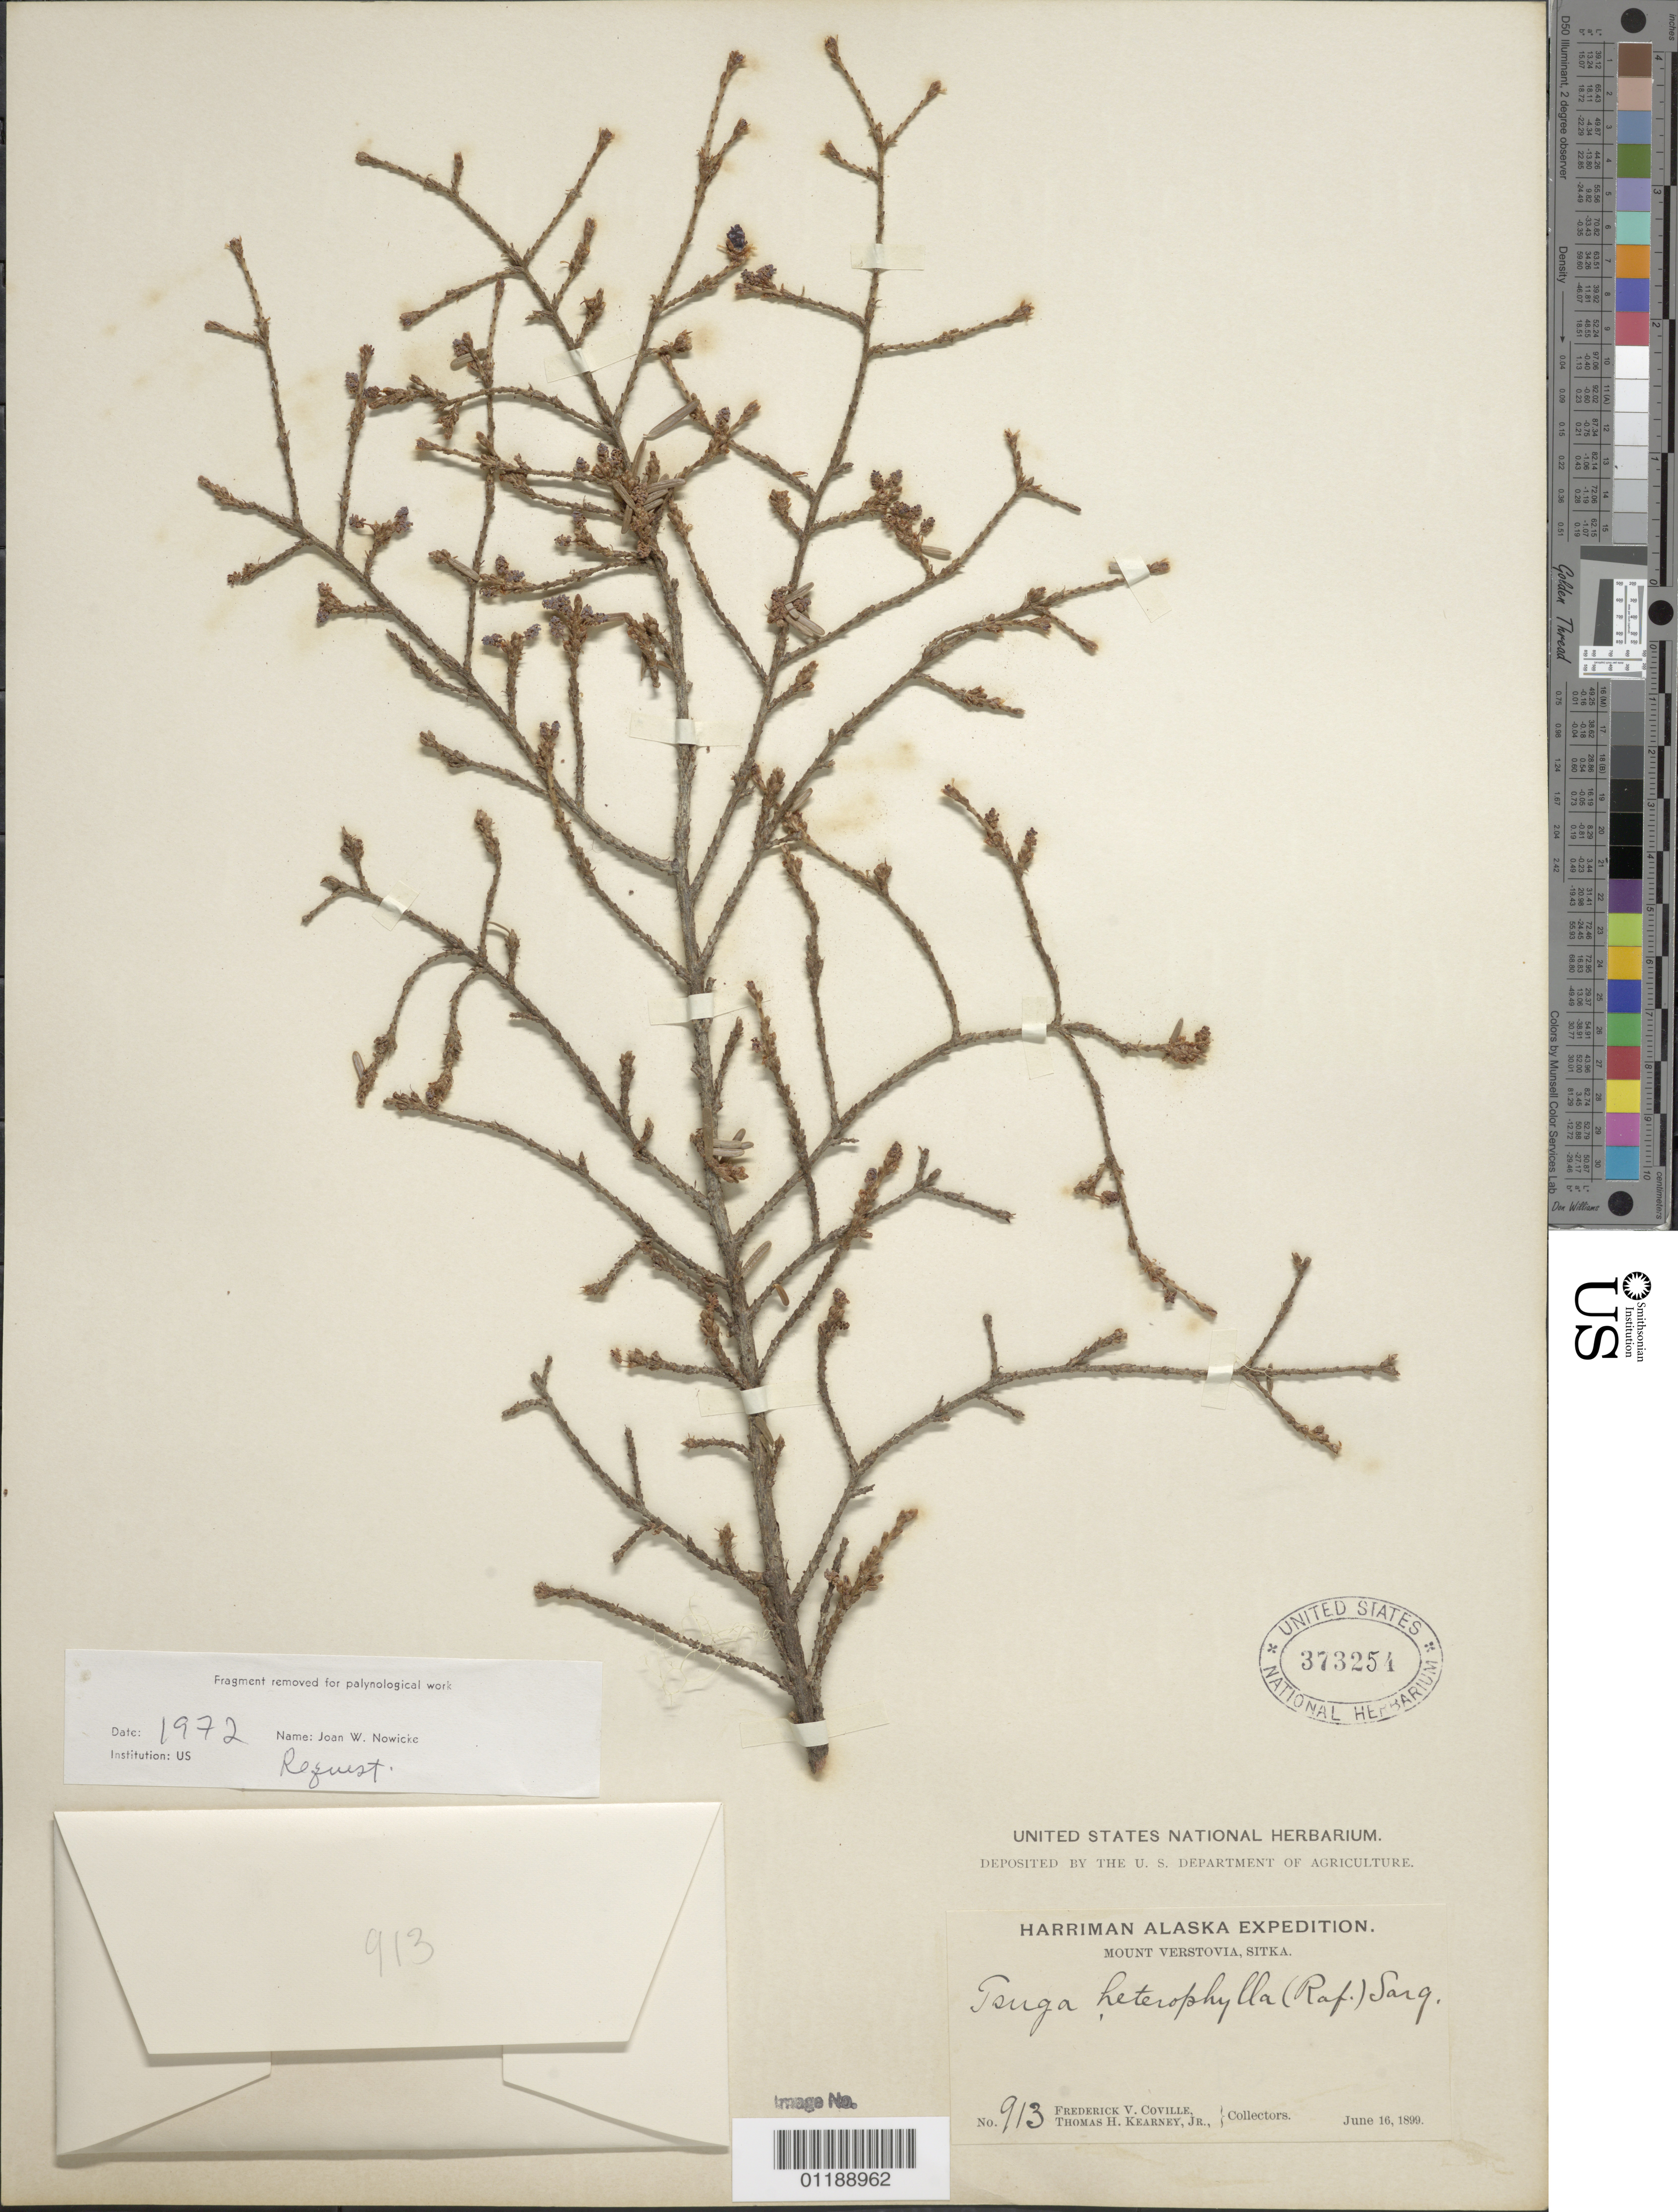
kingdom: Plantae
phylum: Tracheophyta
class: Pinopsida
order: Pinales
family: Pinaceae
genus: Tsuga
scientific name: Tsuga heterophylla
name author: (Raf.) Sarg.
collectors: F. V. Coville & T. H. Kearney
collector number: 913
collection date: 1899-06-16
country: United States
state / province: Alaska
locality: Sitka, Mount Verstovia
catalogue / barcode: US 373254